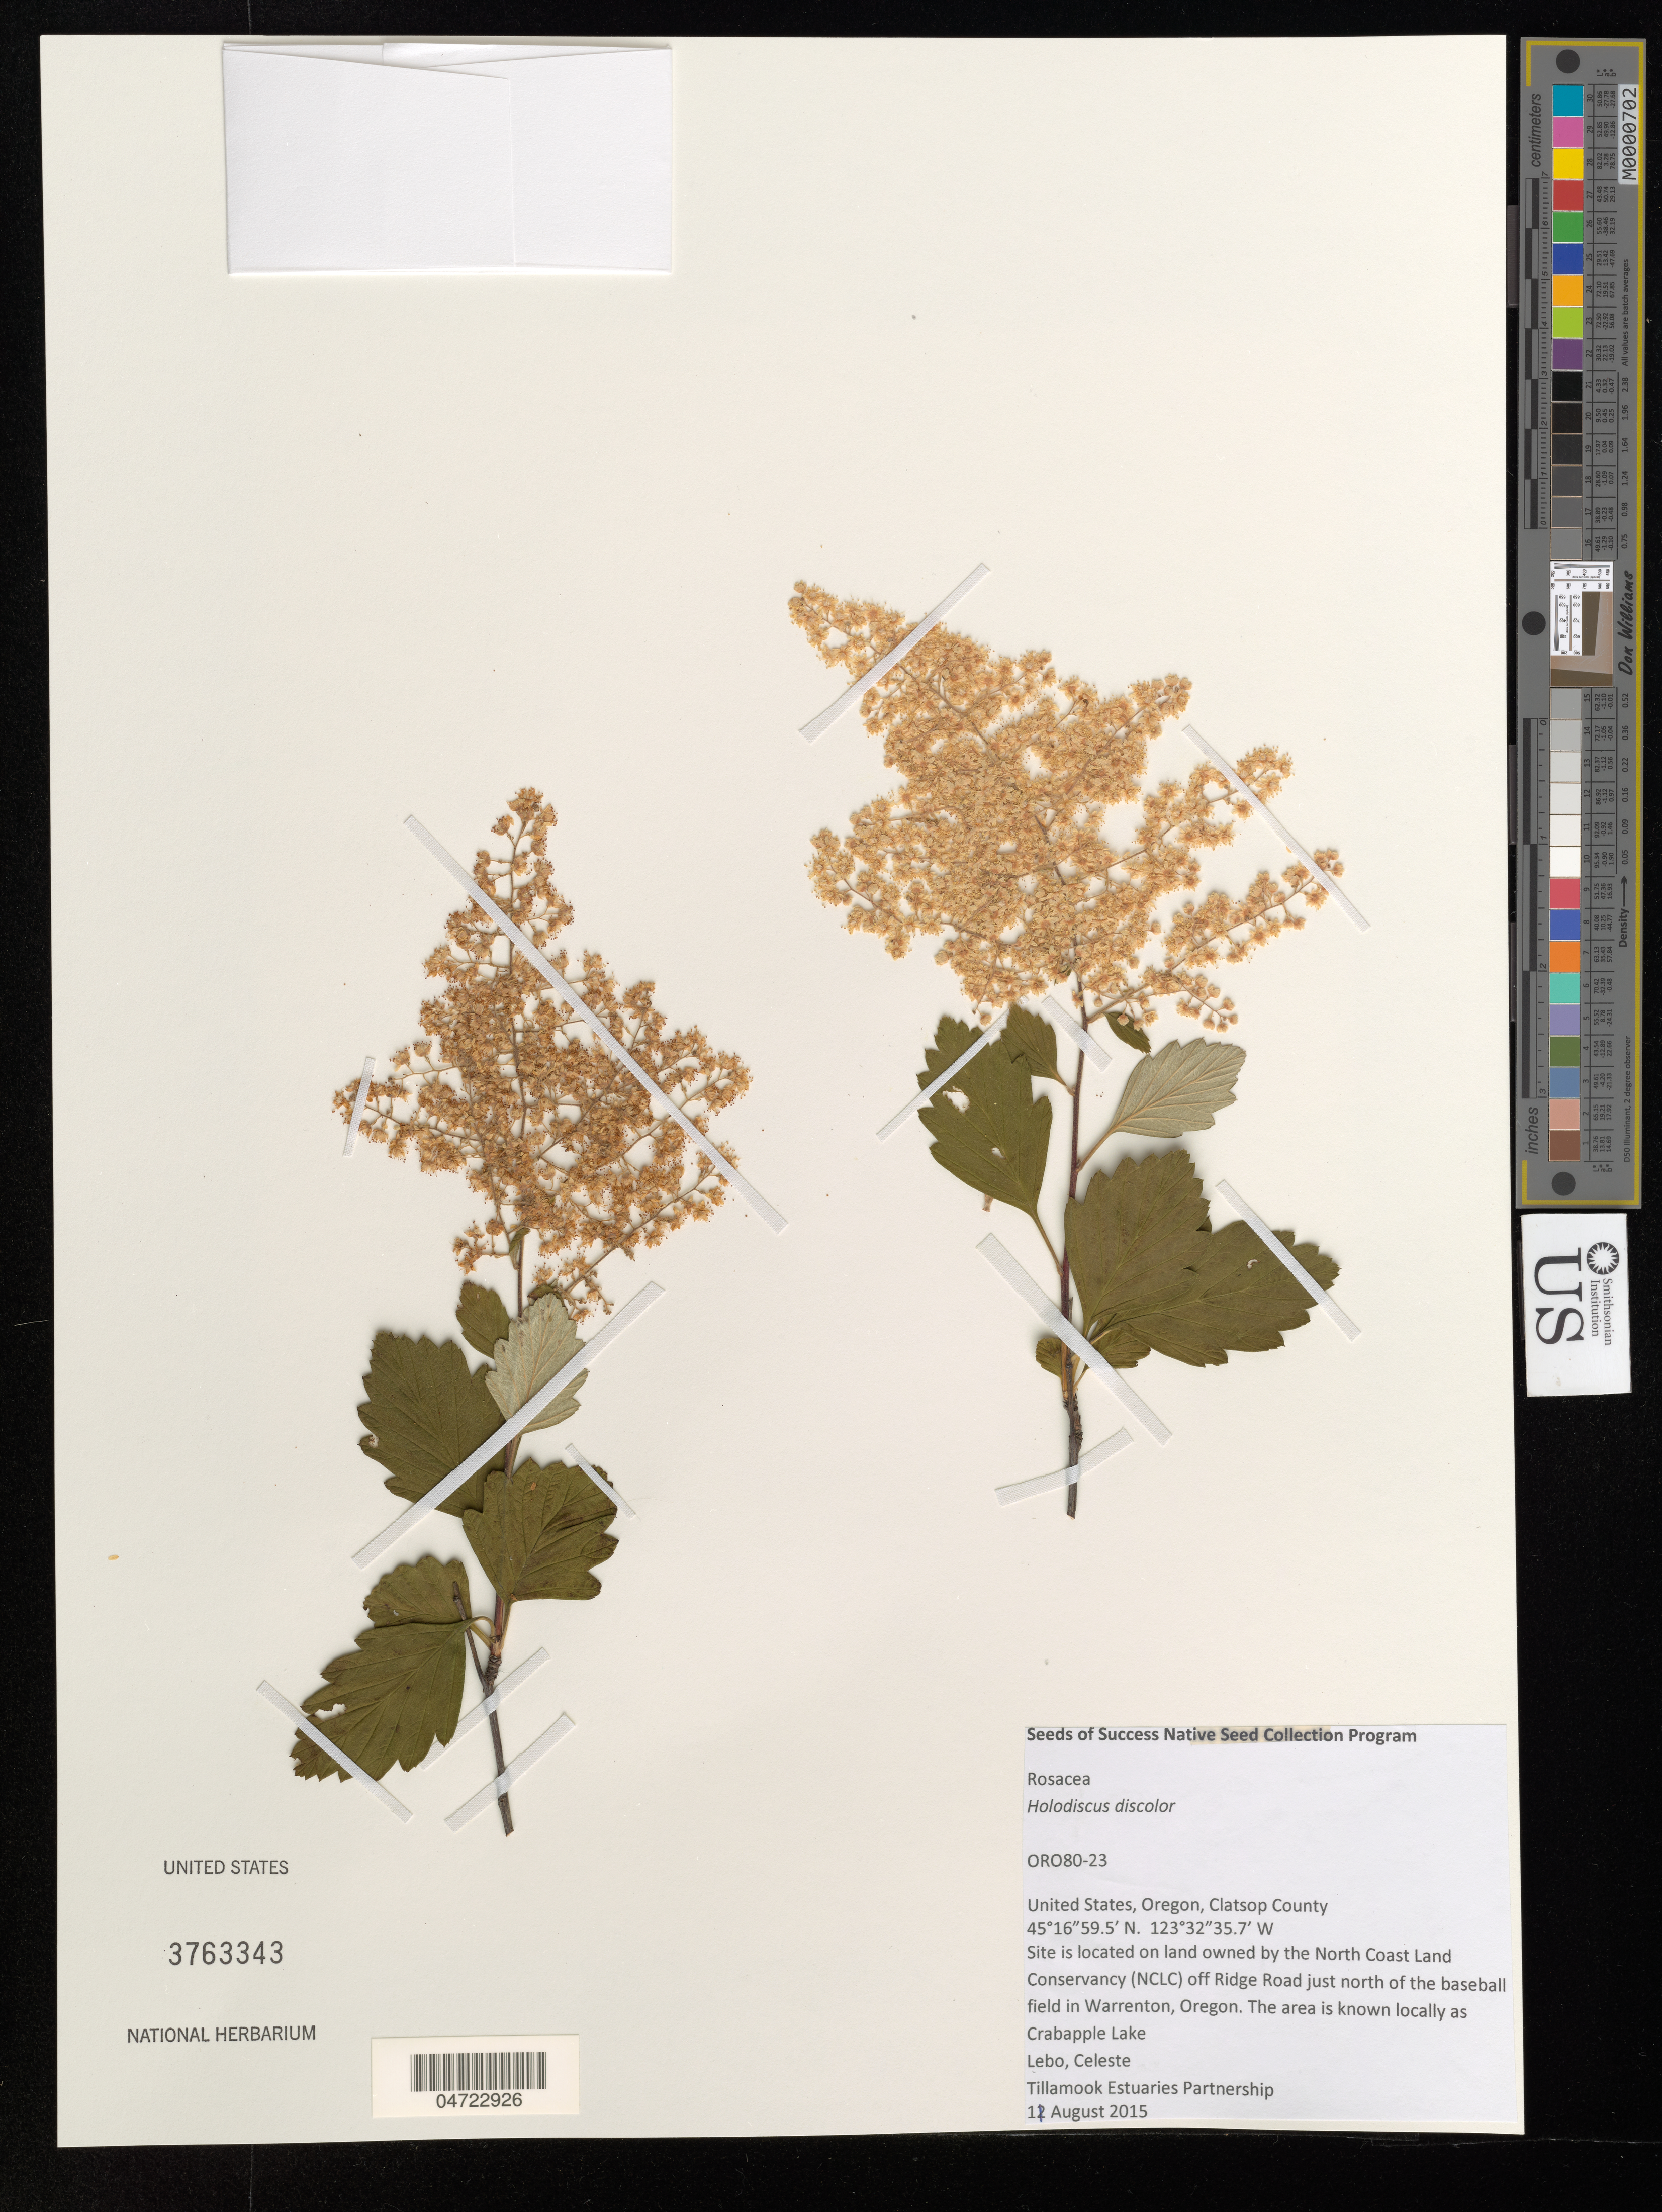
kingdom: Plantae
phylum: Tracheophyta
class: Magnoliopsida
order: Rosales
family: Rosaceae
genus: Holodiscus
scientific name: Holodiscus discolor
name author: (Pursh) Maxim.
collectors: C. Lebo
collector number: ORO80-23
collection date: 2015-08-11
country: United States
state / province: Oregon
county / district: Clatsop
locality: Clatsop County. Site is located on land owned by the North Coast Land Conservancy (NCLC) off Ridge Road just north of the baseball field in Warrenton, Oregon. The area is known locally as Crabapple Lake.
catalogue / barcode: US 3763343